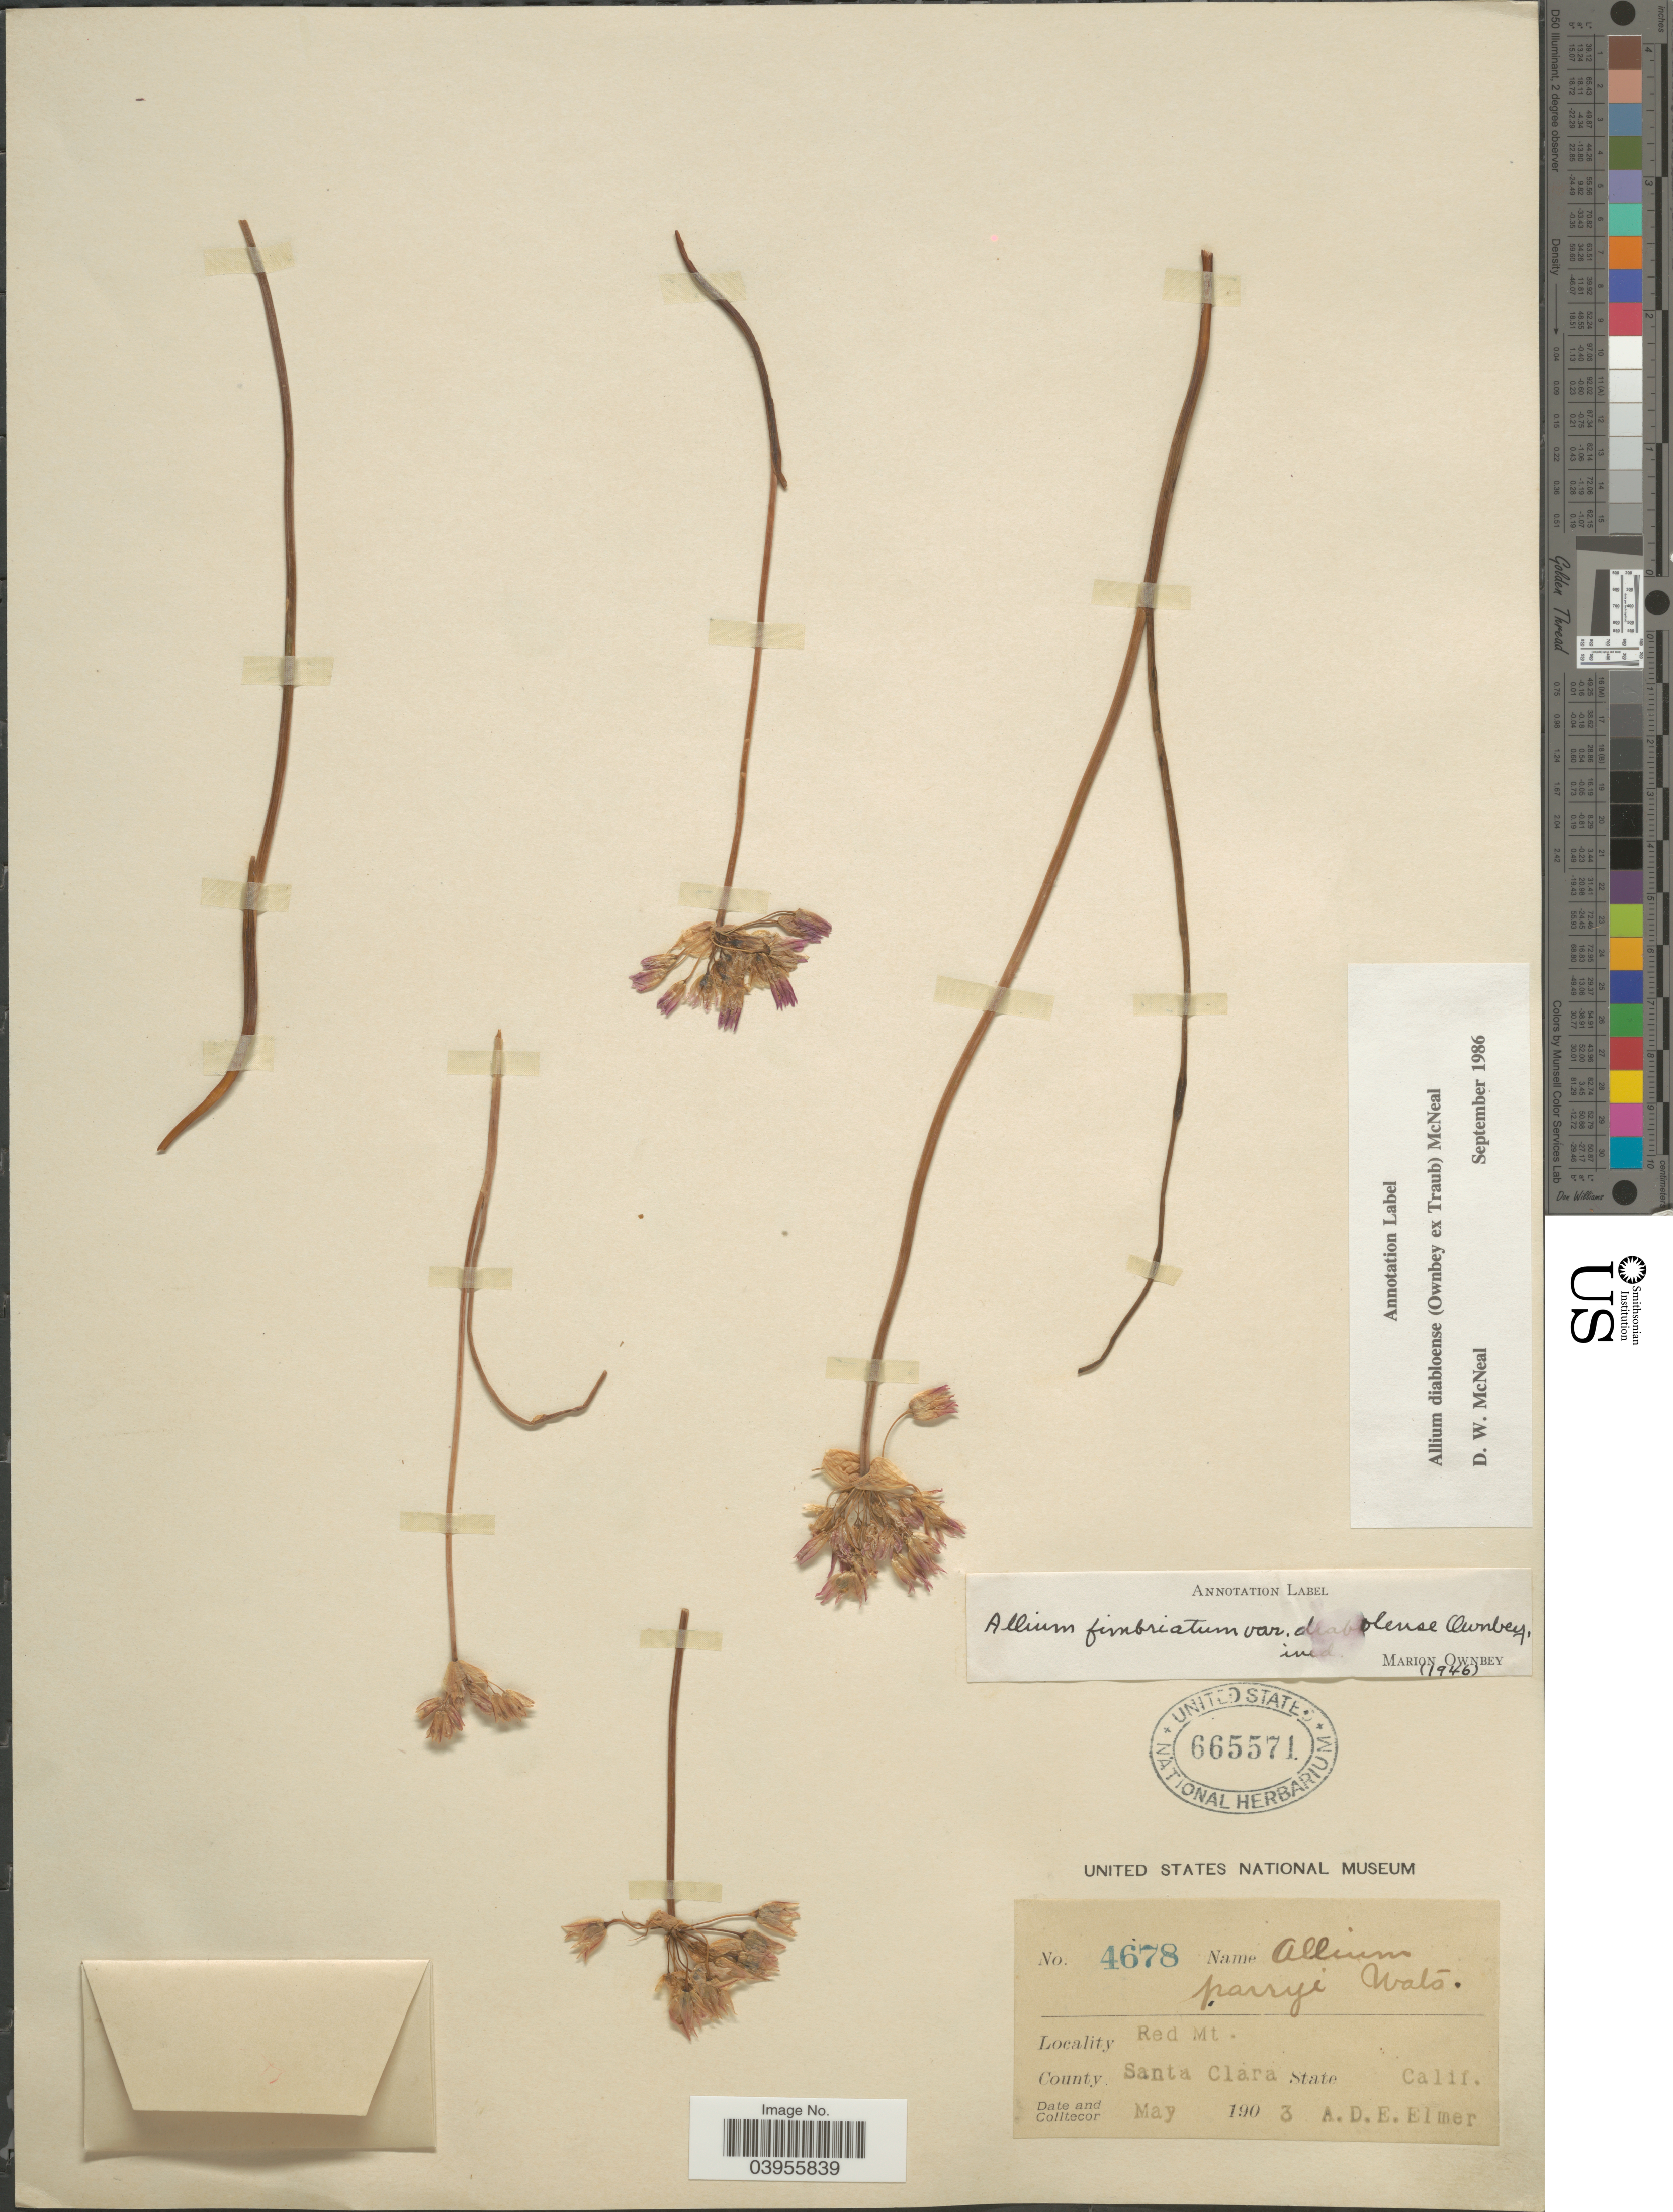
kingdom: Plantae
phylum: Tracheophyta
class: Liliopsida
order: Asparagales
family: Amaryllidaceae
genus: Allium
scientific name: Allium diabolense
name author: (Ownbey & Aase ex Traub) McNeal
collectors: A. D. E. Elmer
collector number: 4678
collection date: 1903-05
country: United States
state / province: California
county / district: Santa Clara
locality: Red Mt. County Santa Clara.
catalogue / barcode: US 665571